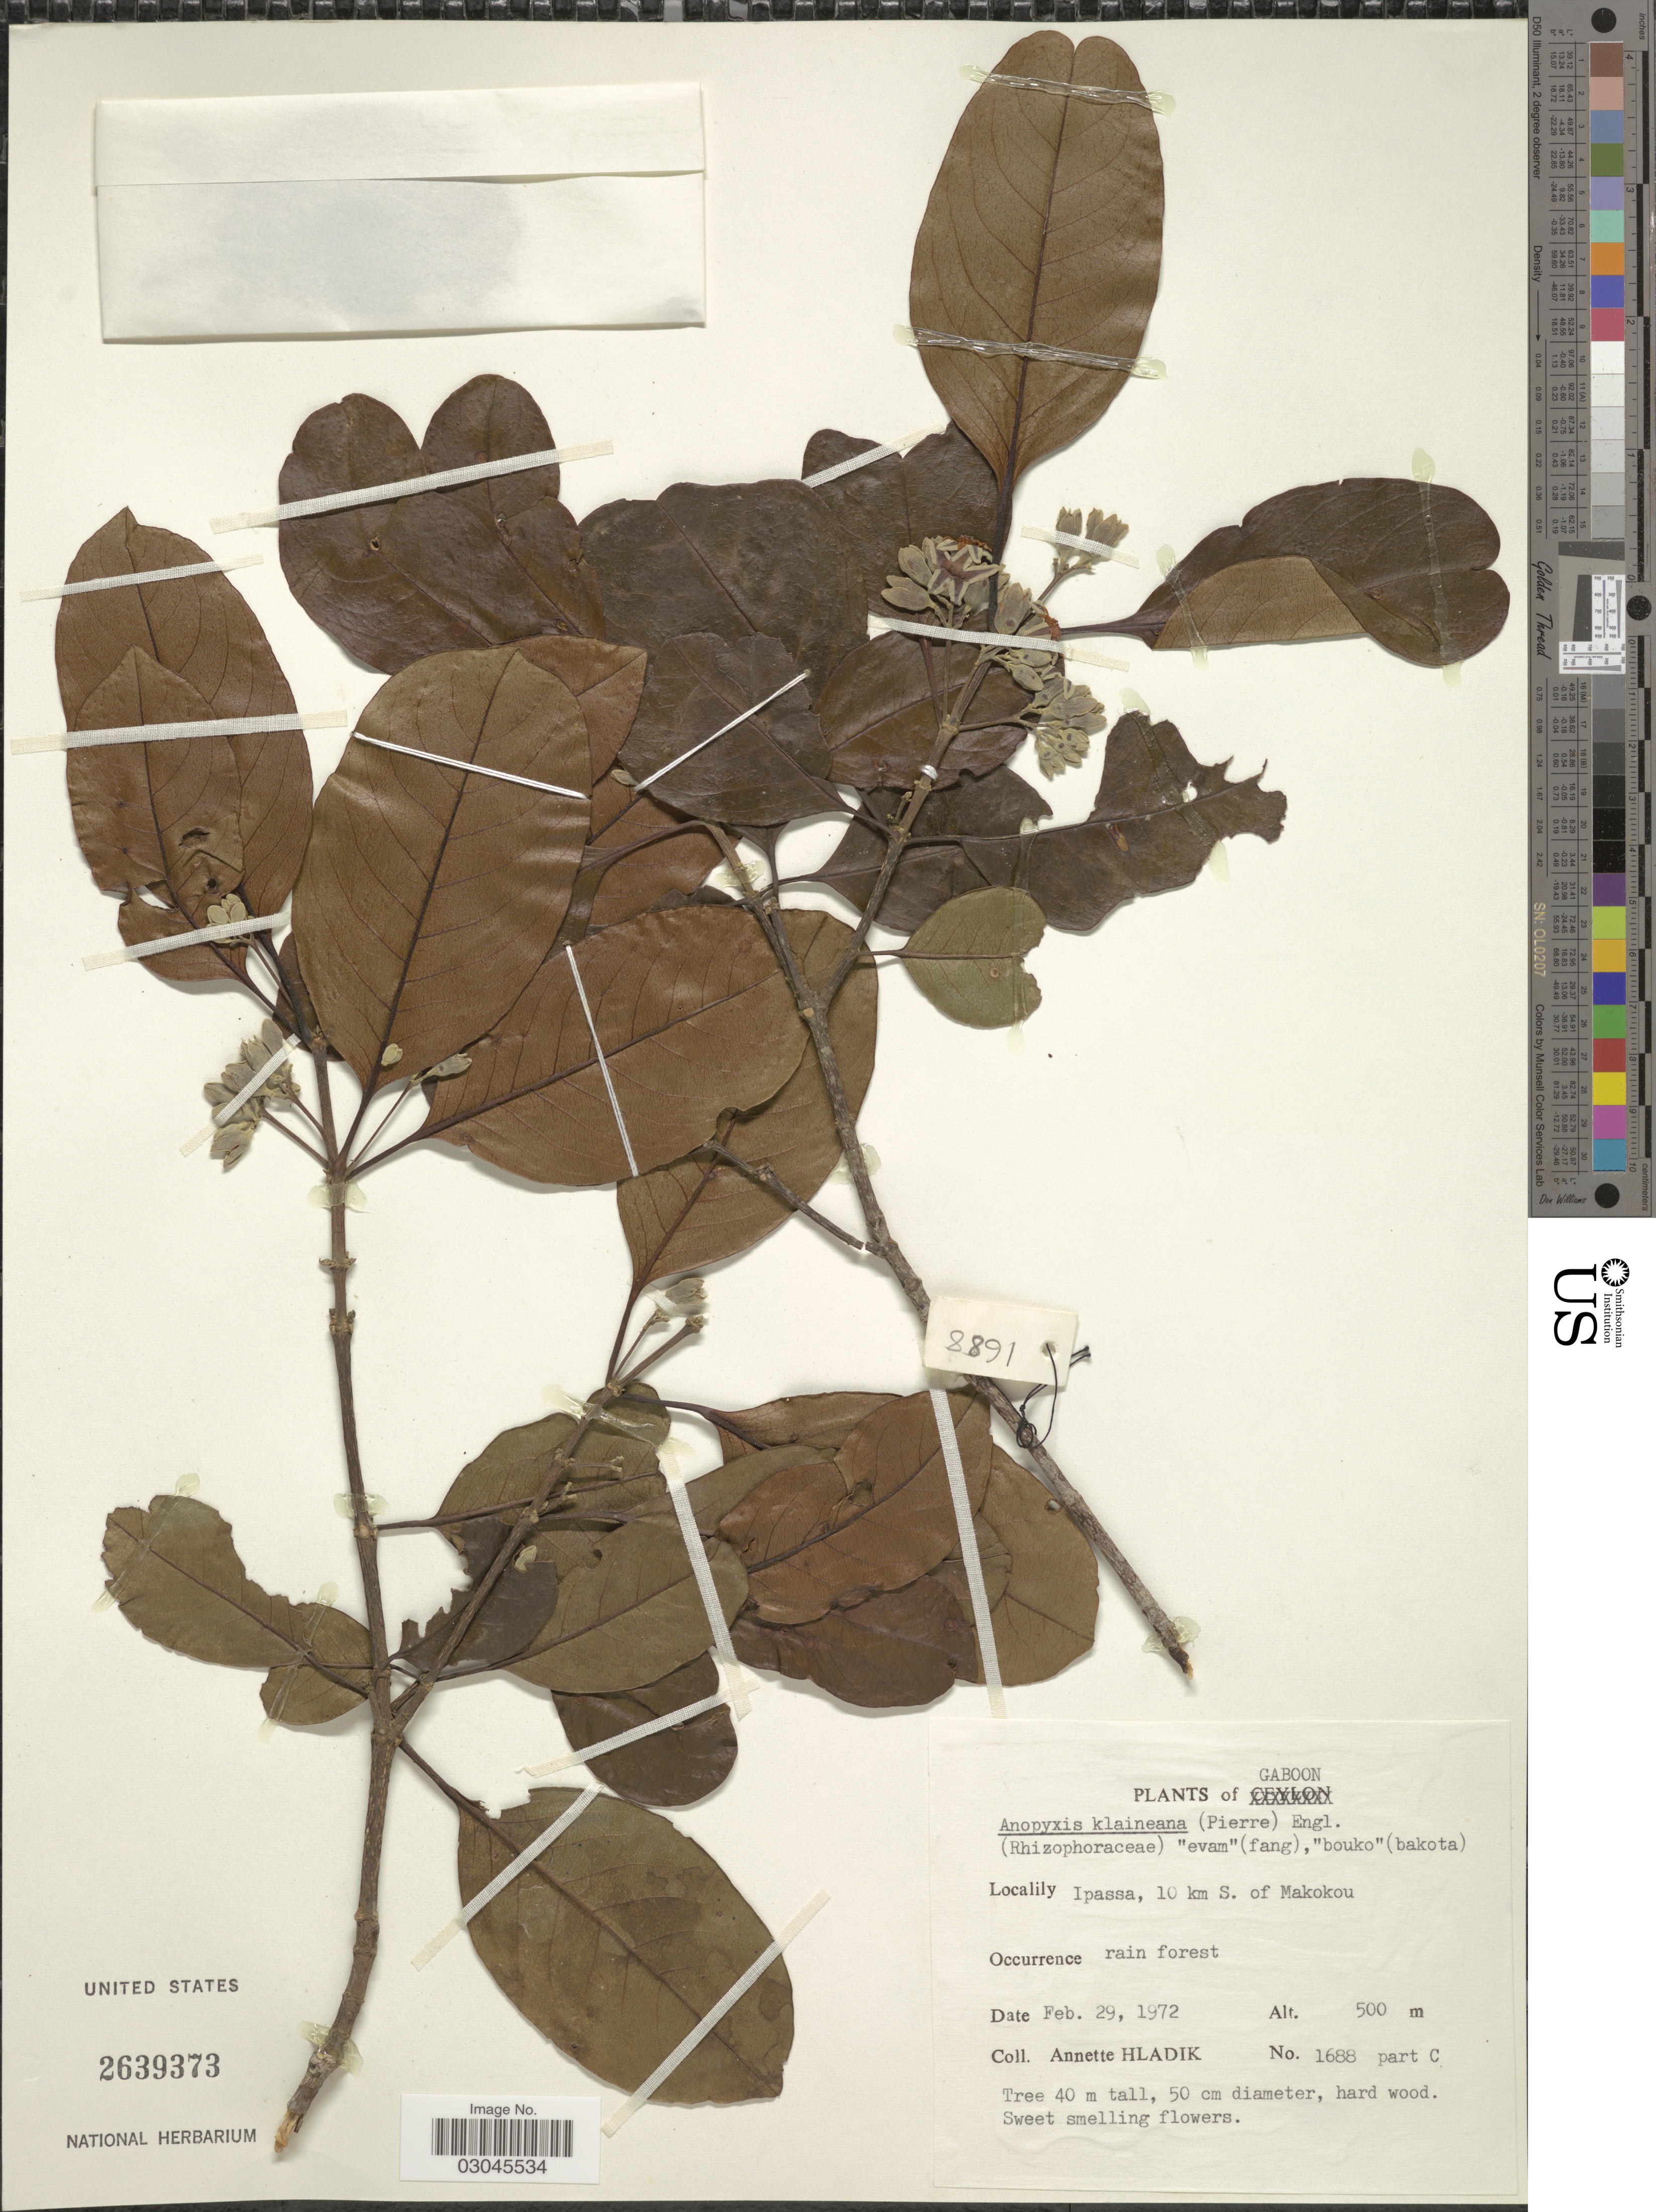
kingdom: Plantae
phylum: Tracheophyta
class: Magnoliopsida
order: Malpighiales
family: Rhizophoraceae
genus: Anopyxis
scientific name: Anopyxis klaineana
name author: (Pierre) Engl.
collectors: A. Hladik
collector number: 1688 part C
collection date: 1972-02-29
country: Gabon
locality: Gaboon. Ipassa, 10 km S. of Makokou.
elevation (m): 500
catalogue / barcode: US 2639373